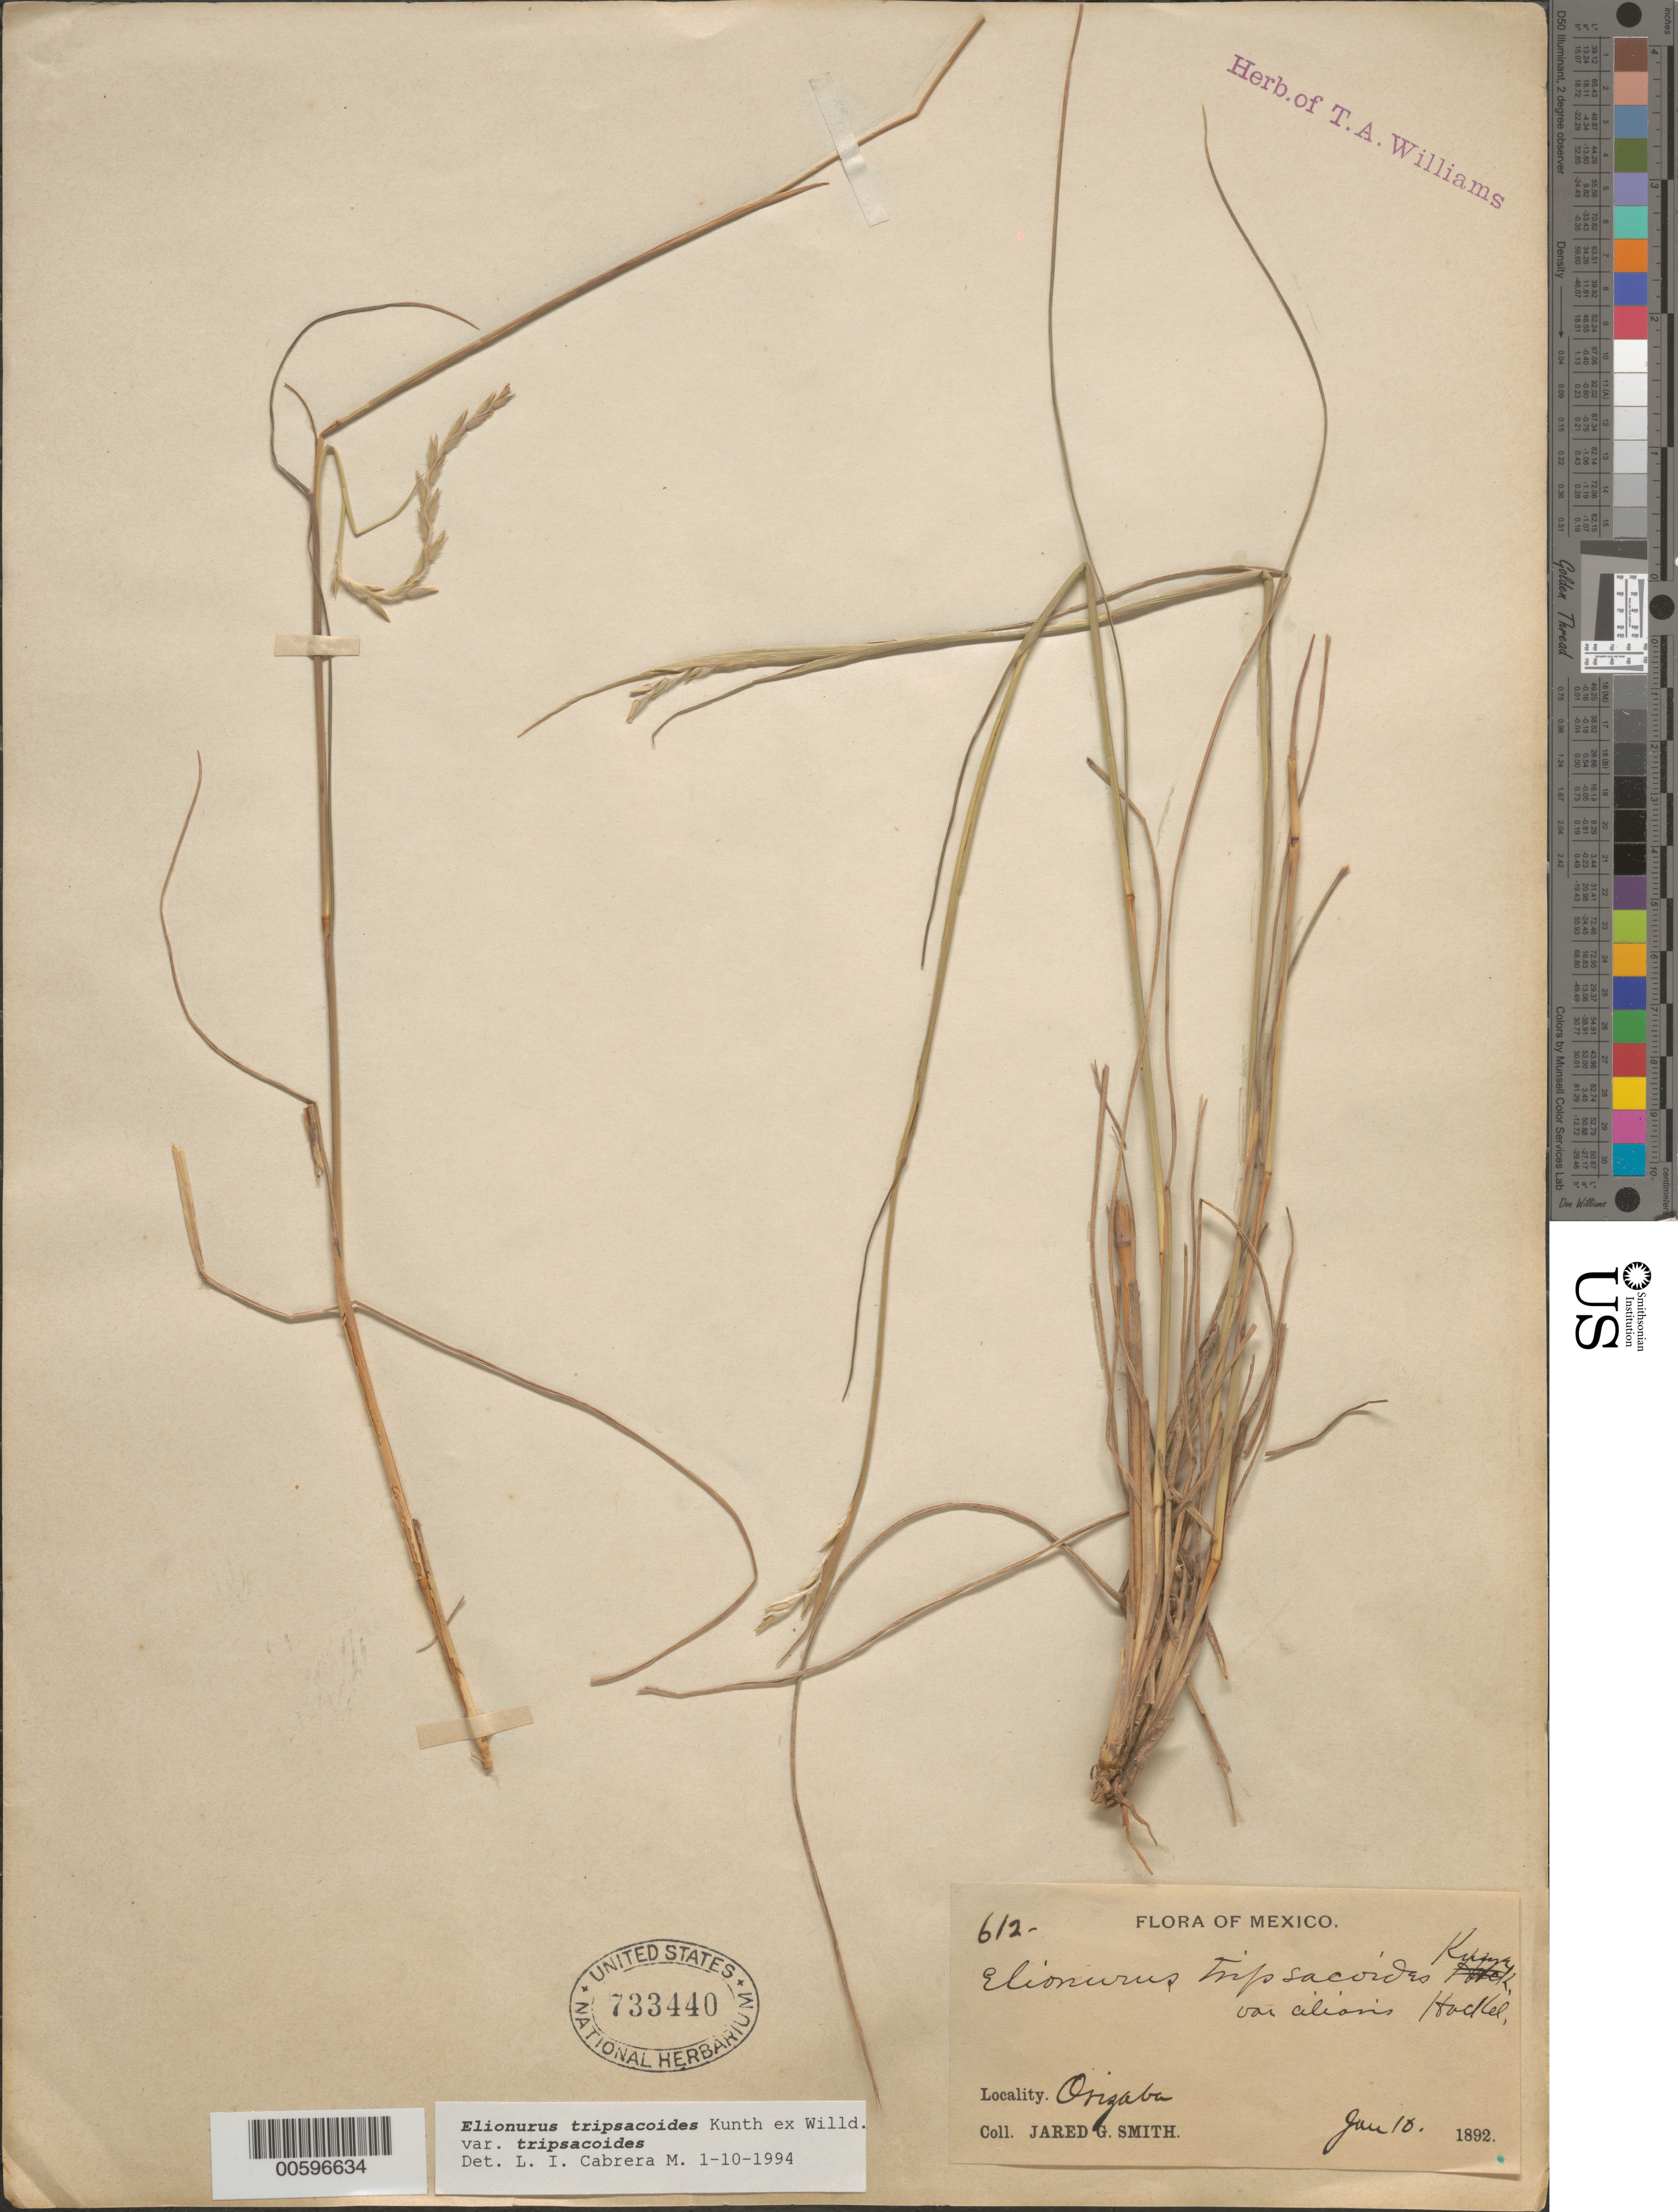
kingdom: Plantae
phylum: Tracheophyta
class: Liliopsida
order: Poales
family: Poaceae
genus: Elionurus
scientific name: Elionurus tripsacoides var. tripsacoides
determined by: Cabrera M., L. I.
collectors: J. G. Smith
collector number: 612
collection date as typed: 10 Jan 1892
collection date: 1892-01-10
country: Mexico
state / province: Veracruz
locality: Orizaba.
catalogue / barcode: US 733440